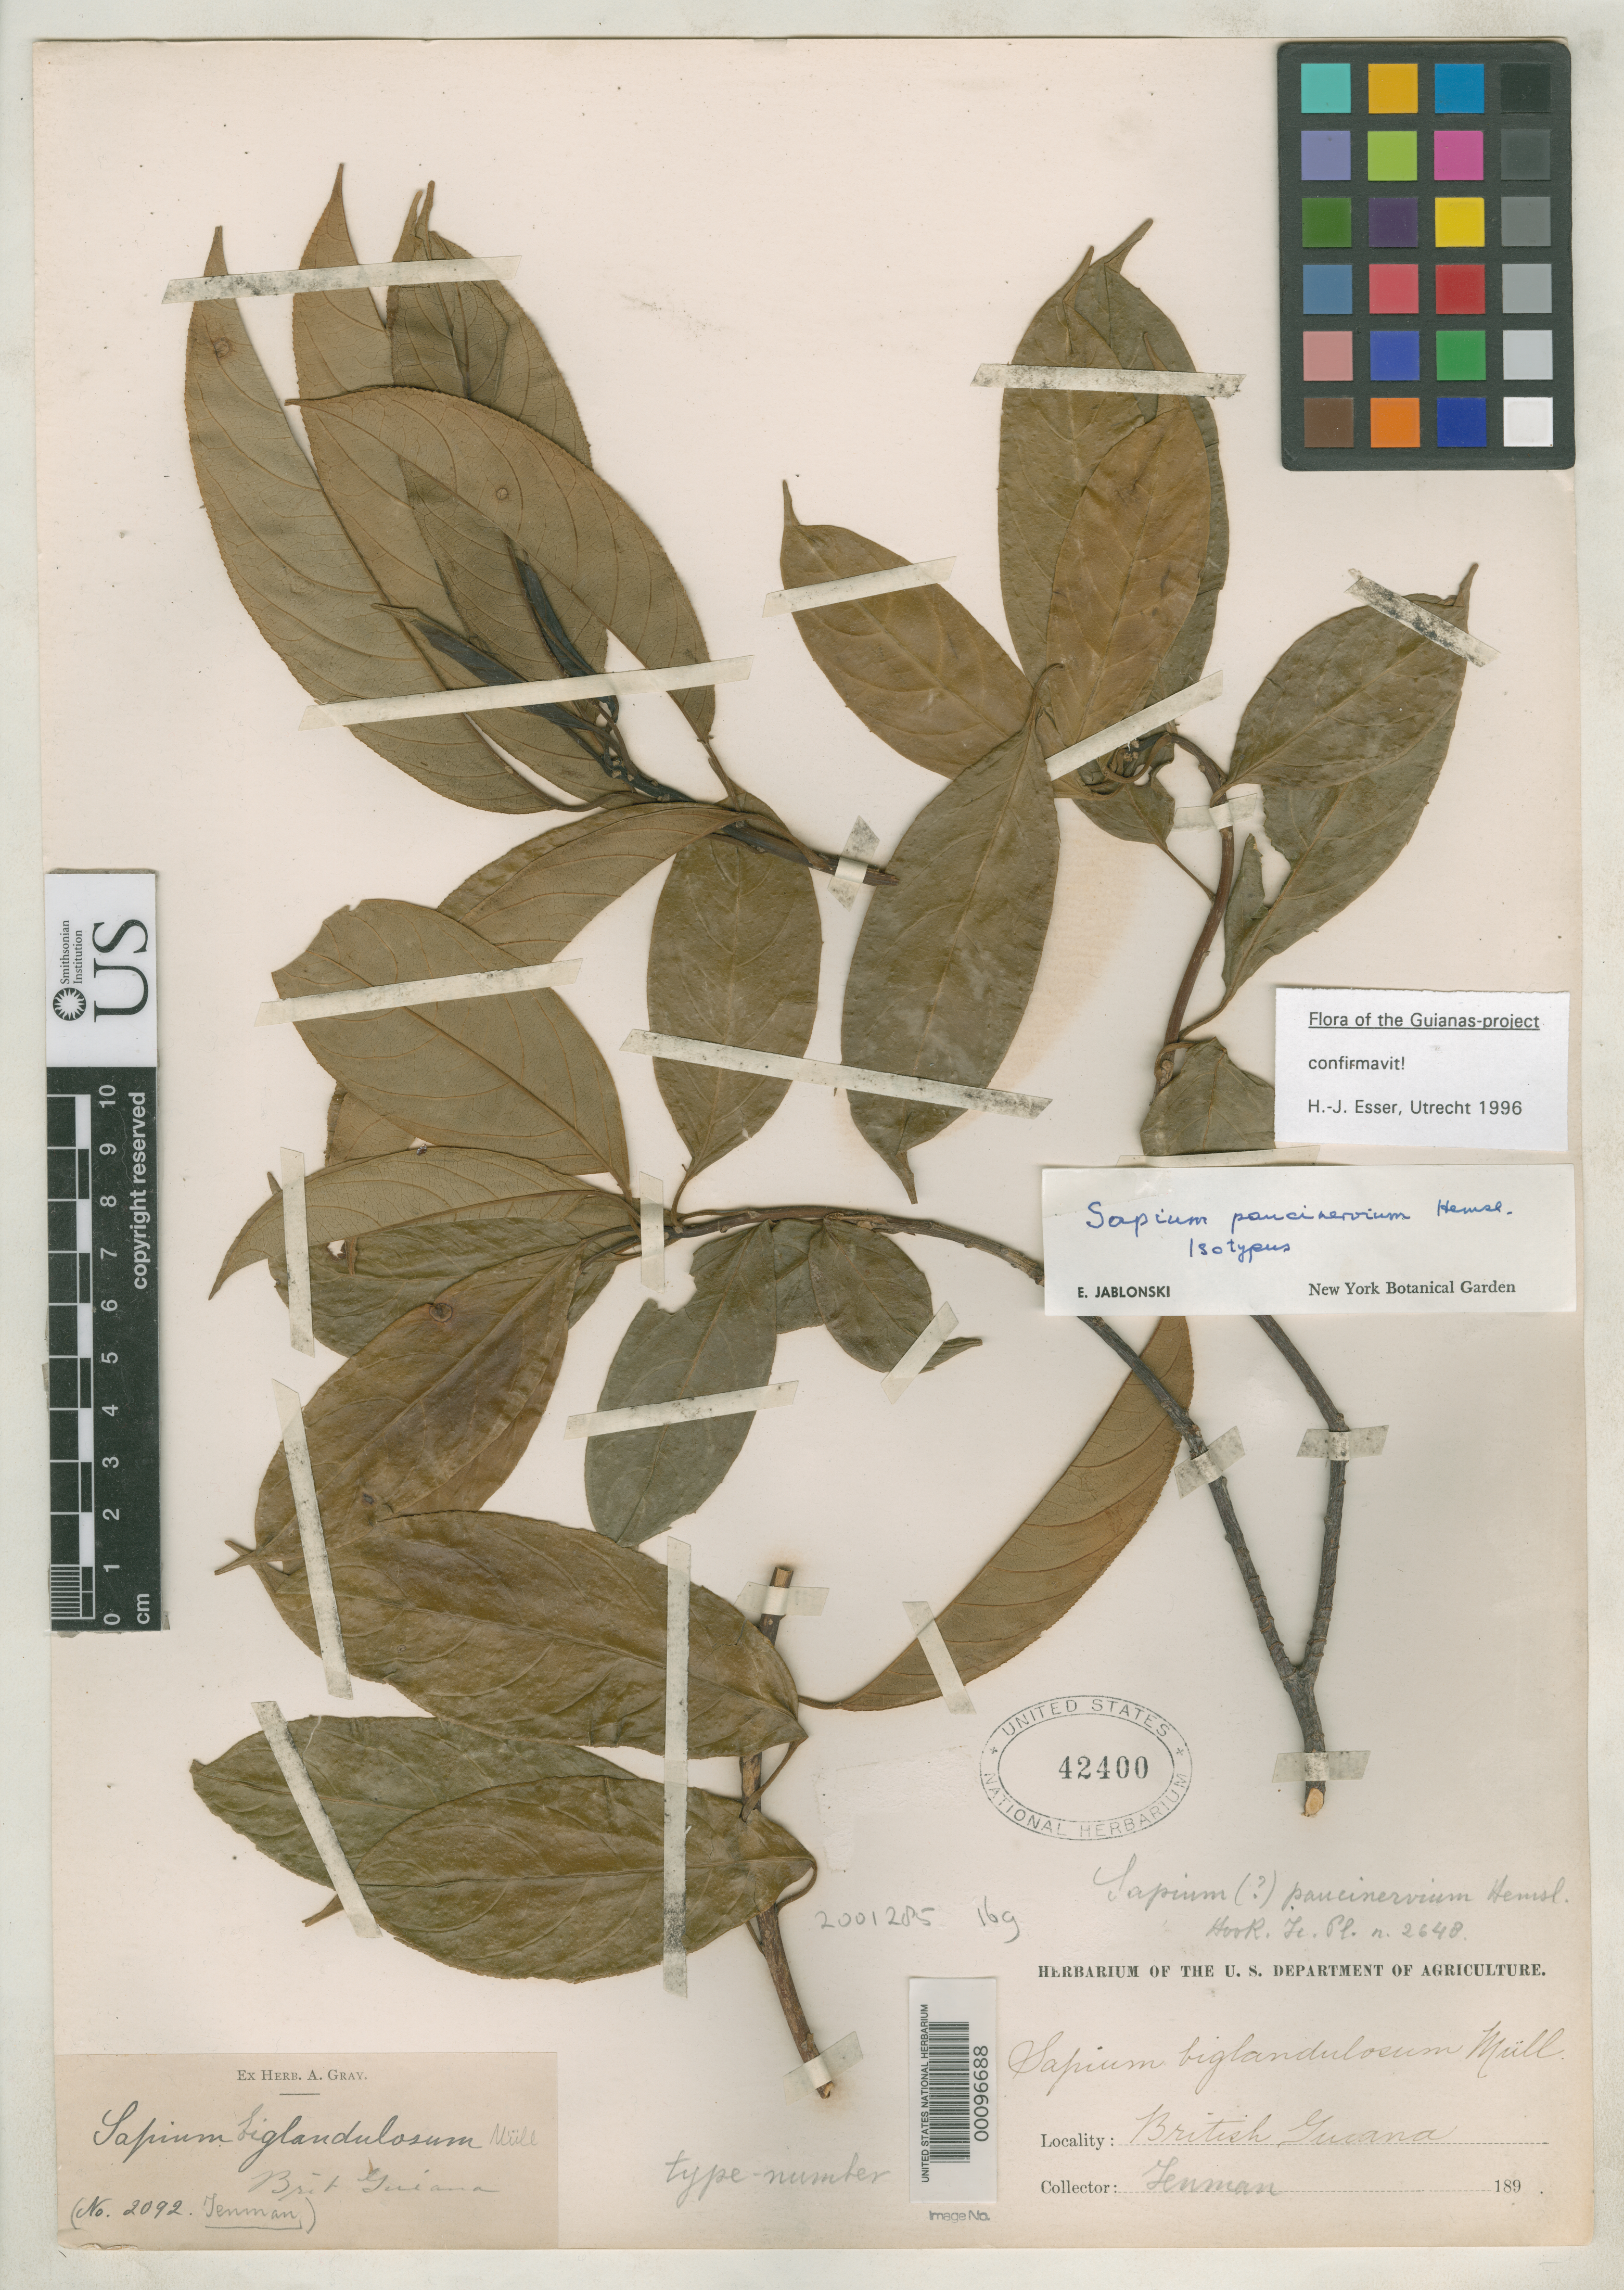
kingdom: Plantae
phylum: Tracheophyta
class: Magnoliopsida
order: Malpighiales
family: Euphorbiaceae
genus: Sapium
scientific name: Sapium paucinervium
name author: Hemsl.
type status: Isotype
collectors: G. S. Jenman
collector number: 2092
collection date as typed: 189-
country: Guyana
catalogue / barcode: US 42400